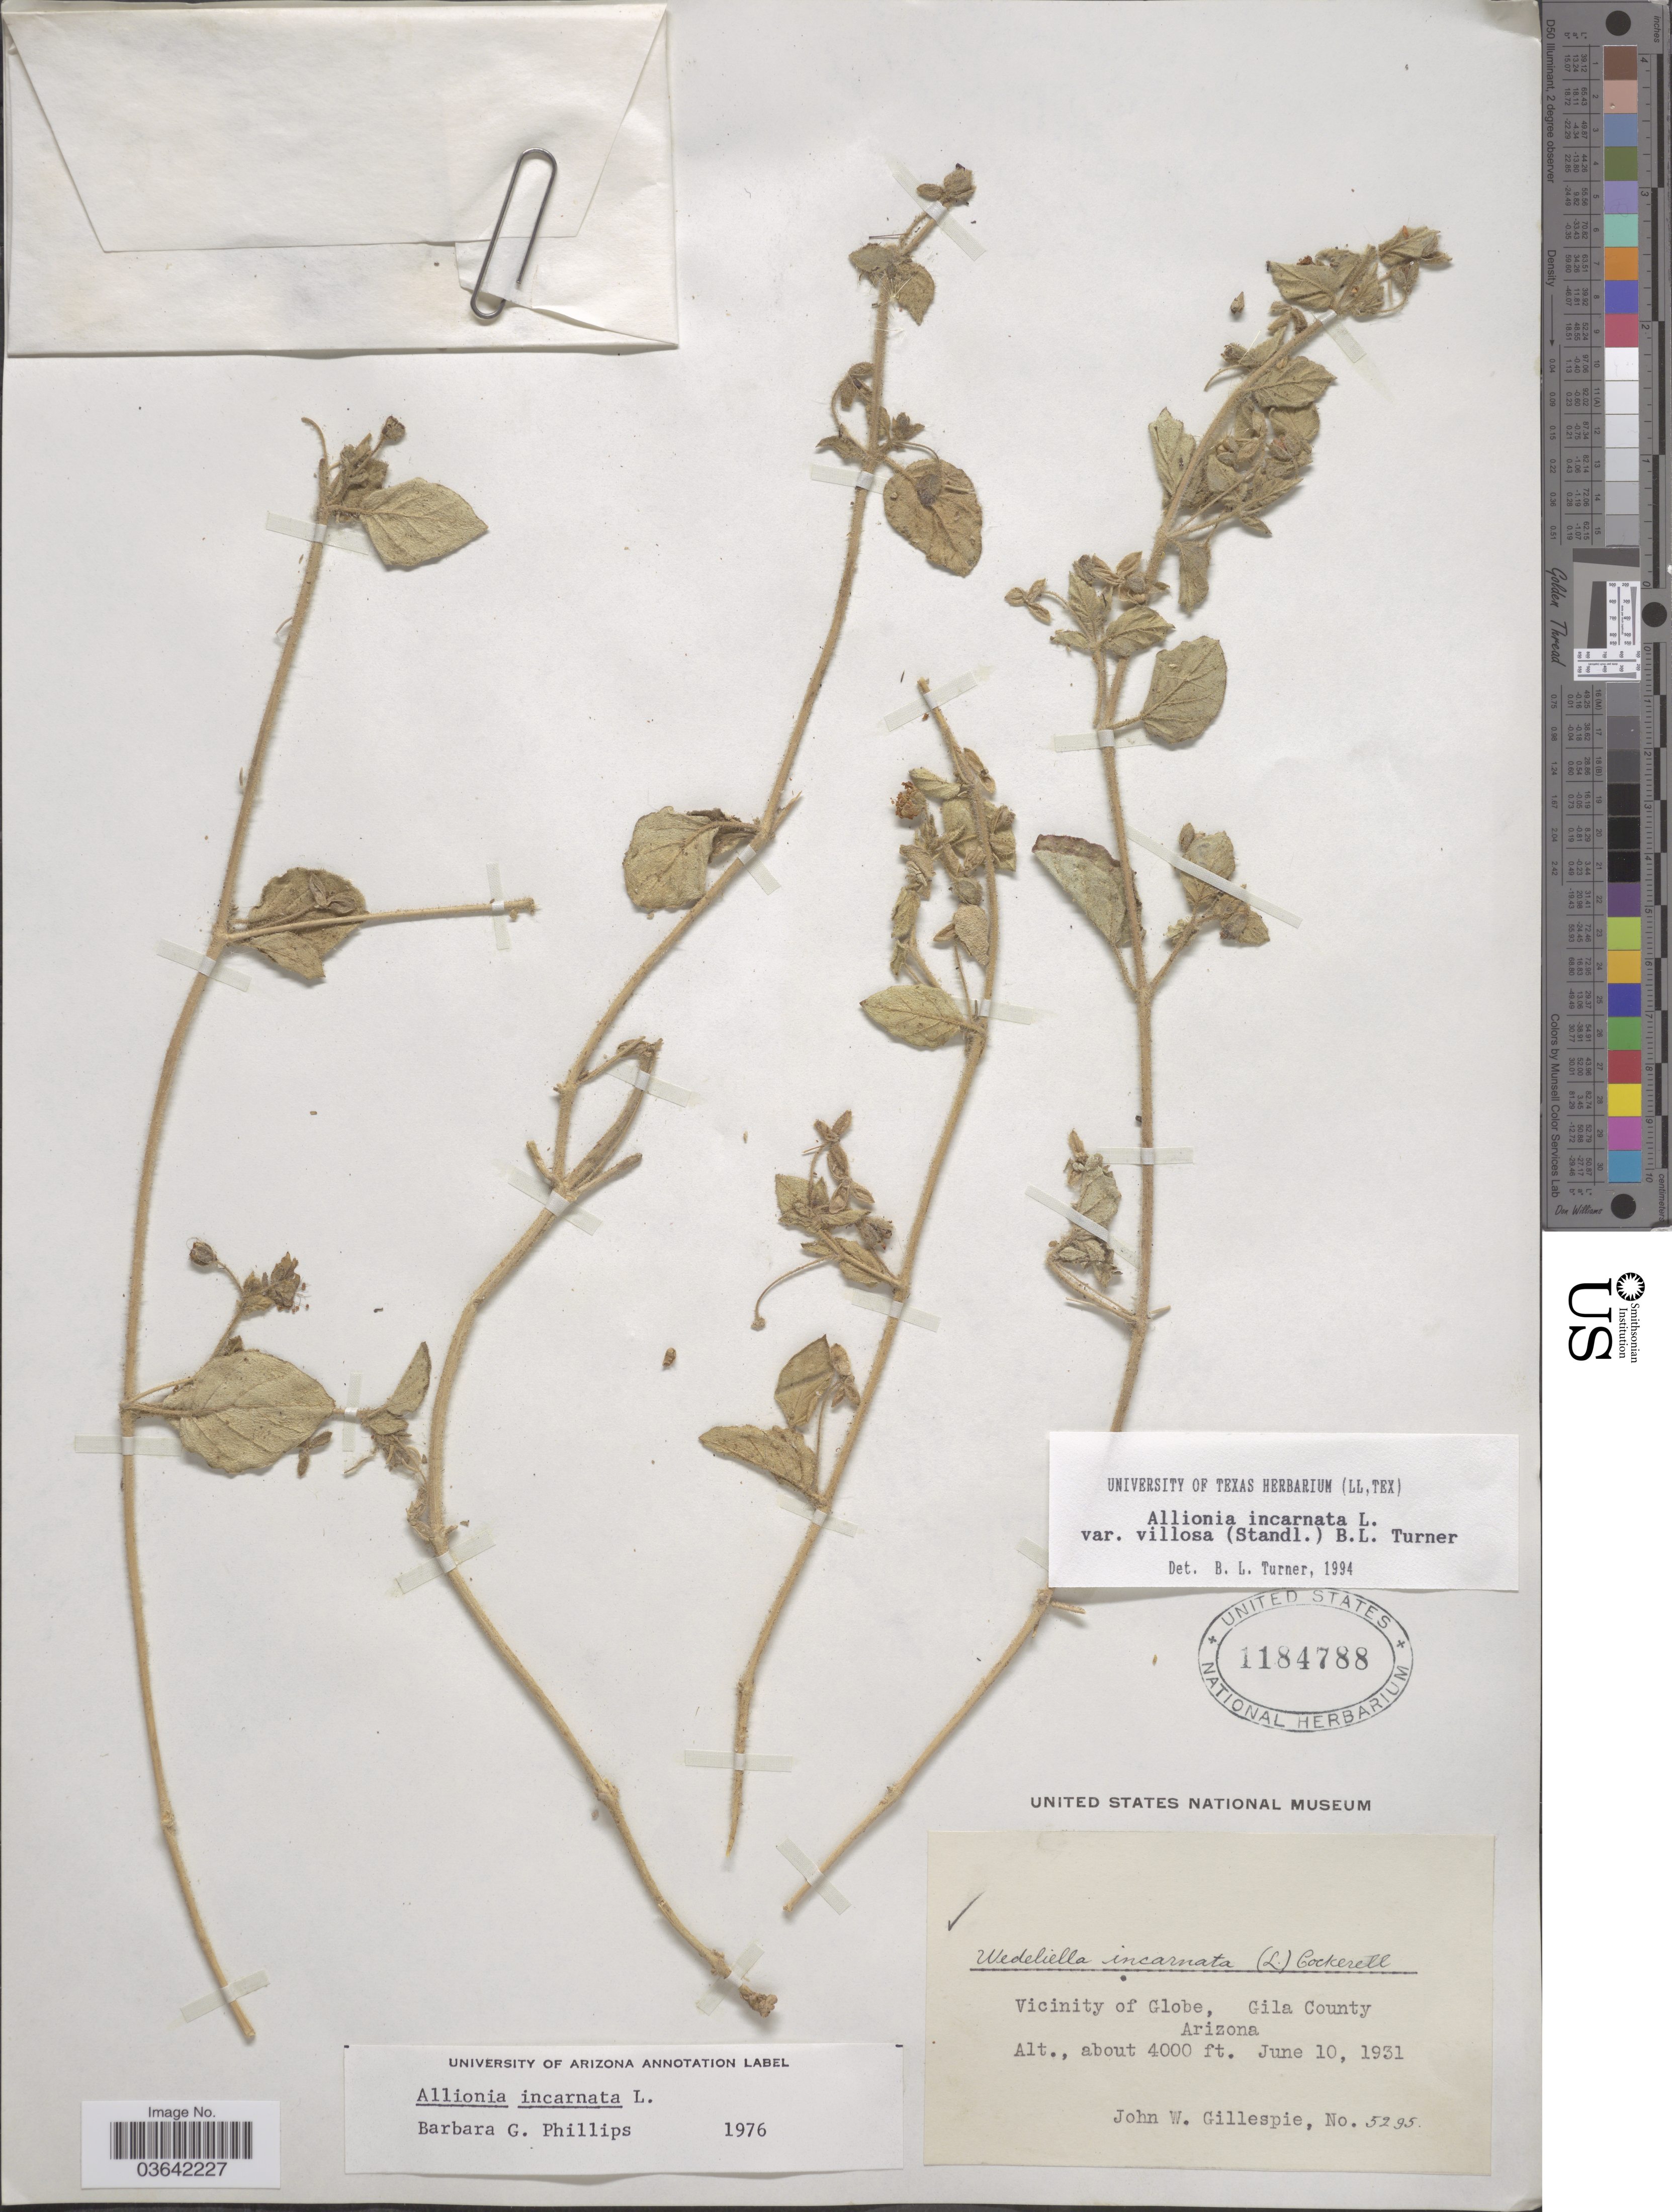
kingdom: Plantae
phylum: Tracheophyta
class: Magnoliopsida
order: Caryophyllales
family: Nyctaginaceae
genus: Allionia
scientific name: Allionia incarnata var. villosa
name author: (Standl.) B.L. Turner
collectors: J. W. Gillespie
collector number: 5295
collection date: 1931-06-10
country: United States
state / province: Arizona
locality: Vicinity of Globe, Gila County.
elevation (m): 1219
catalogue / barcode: US 1184788